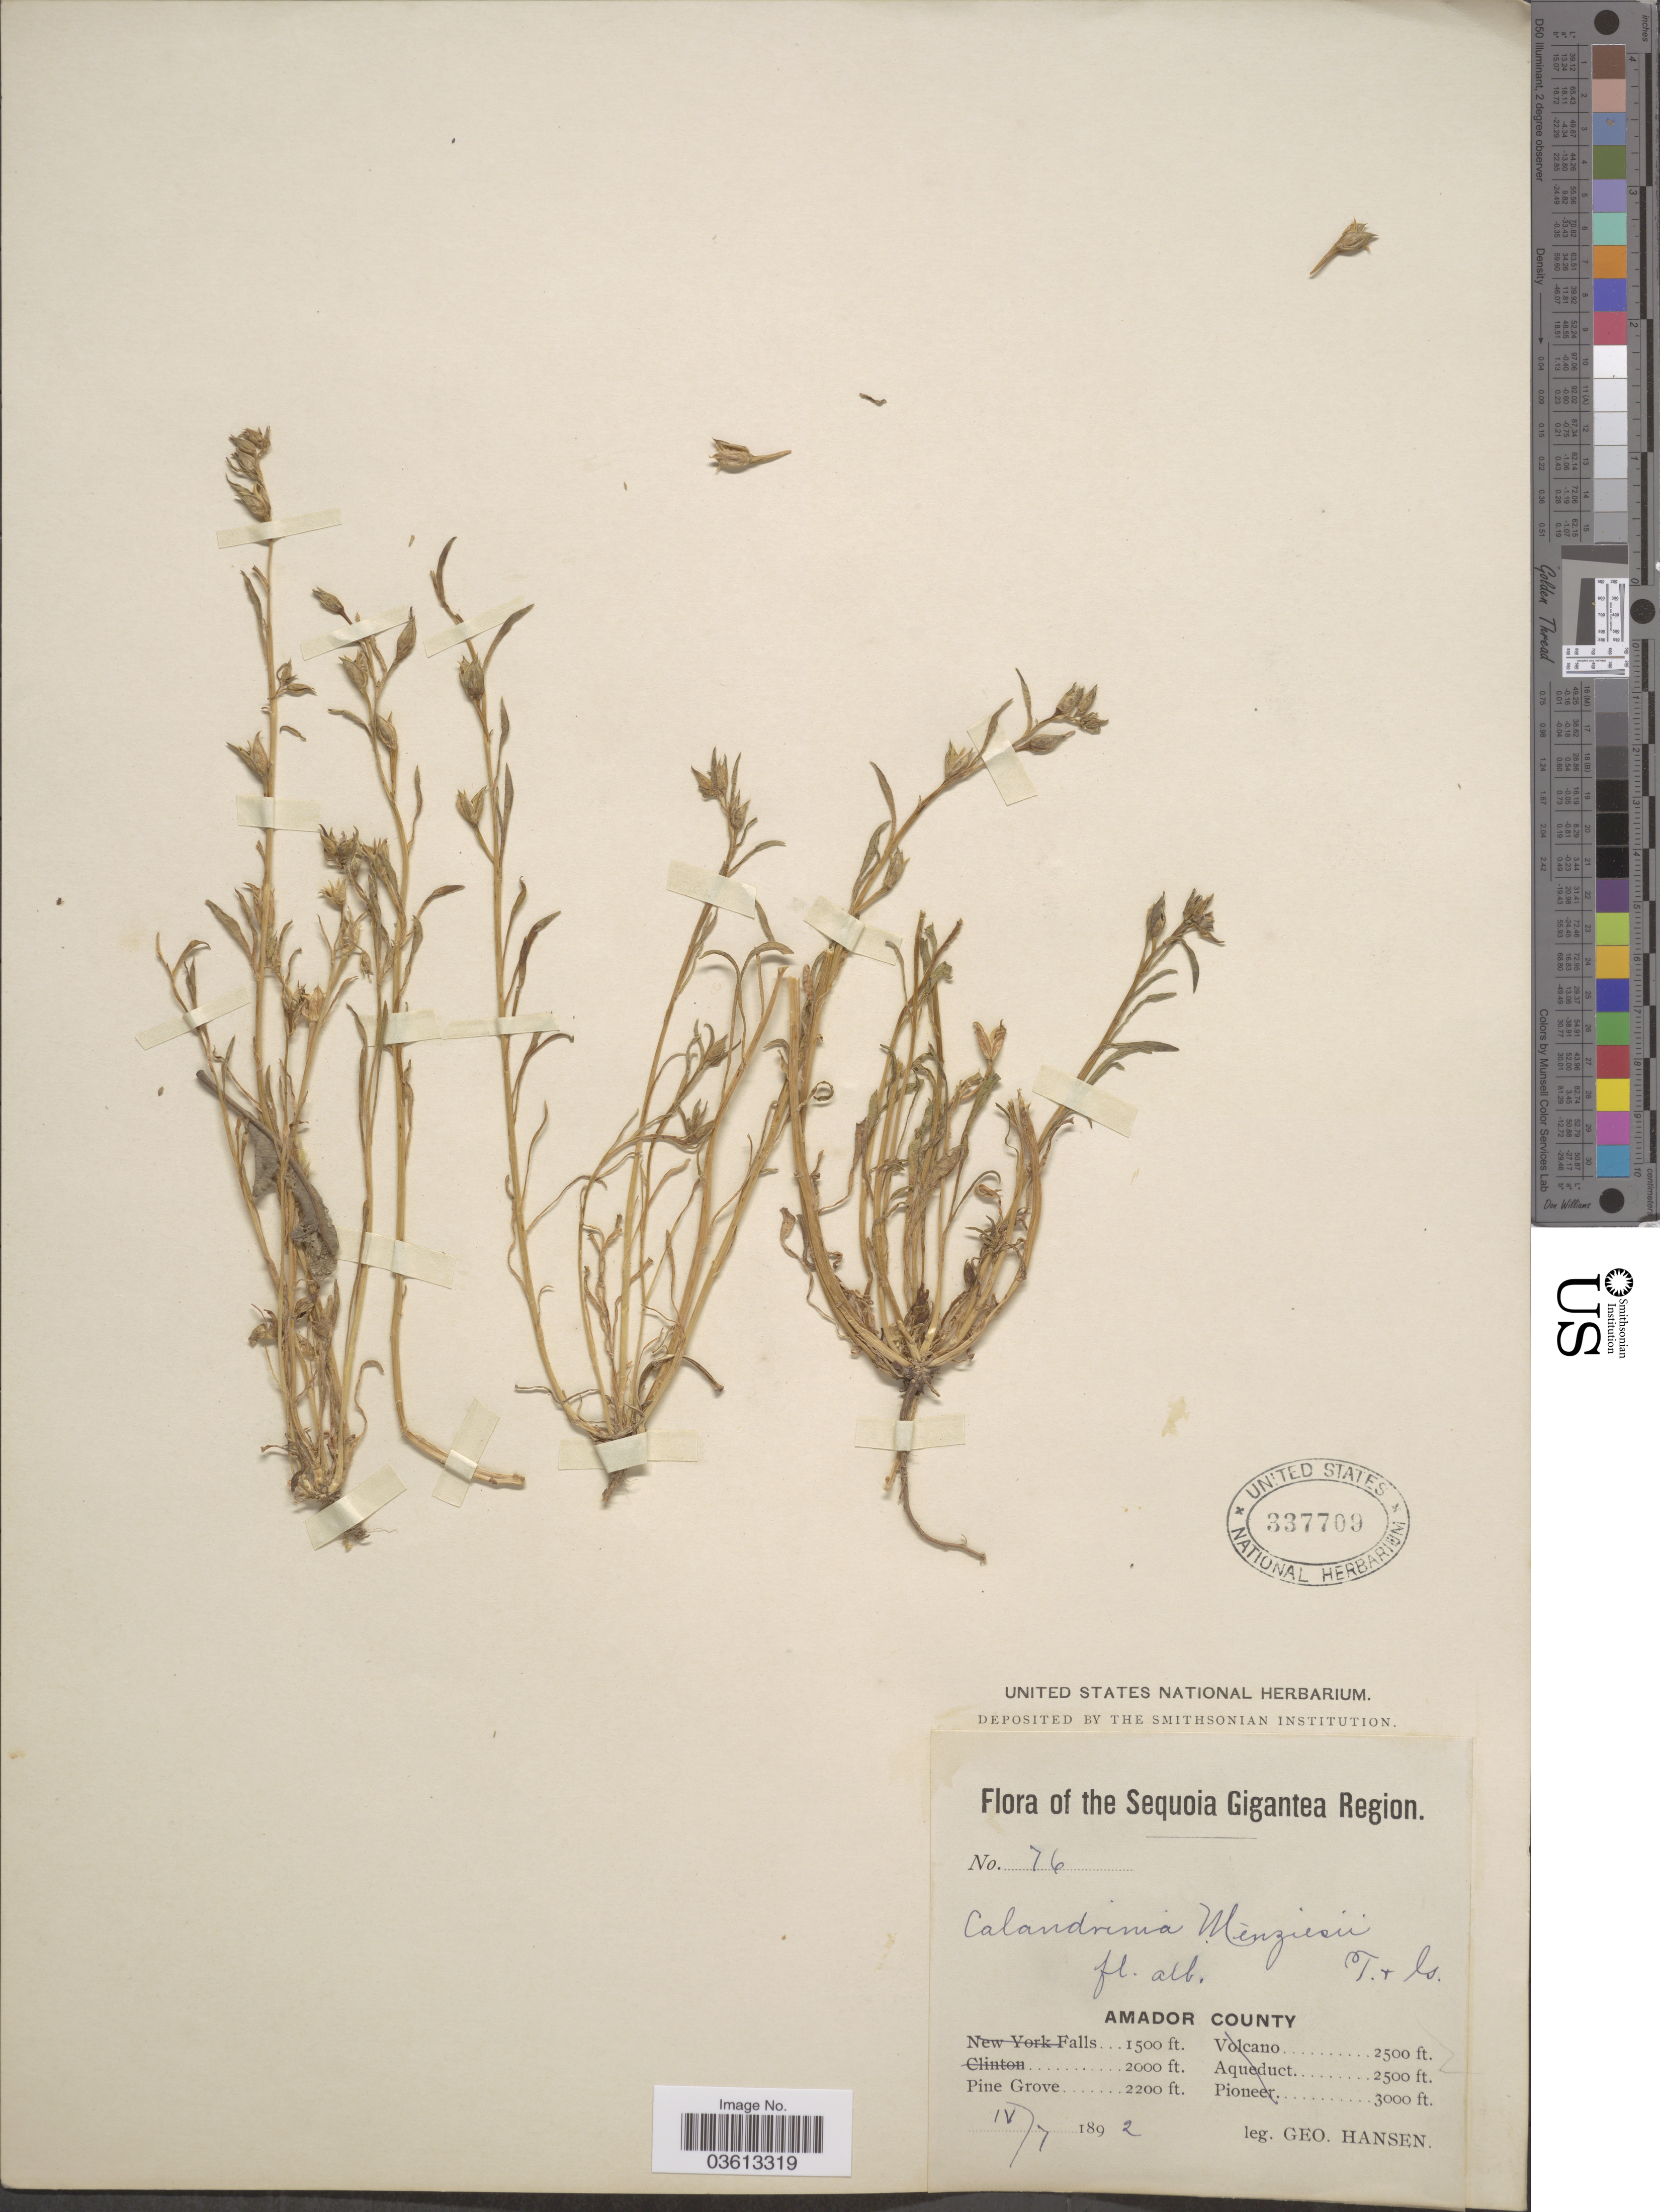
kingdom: Plantae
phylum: Tracheophyta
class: Magnoliopsida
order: Caryophyllales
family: Montiaceae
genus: Calandrinia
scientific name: Calandrinia ciliata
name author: (Ruiz & Pav.) DC.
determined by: Strong, Mark T., (BOT), Smithsonian Institution - National Museum of Natural History (UNITED STATES)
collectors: G. Hansen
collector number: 76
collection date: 1892-04-07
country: United States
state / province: California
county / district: Amador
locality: The Sequoia Gigantea Region. Amador County. Pine Grove.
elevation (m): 671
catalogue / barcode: US 337709